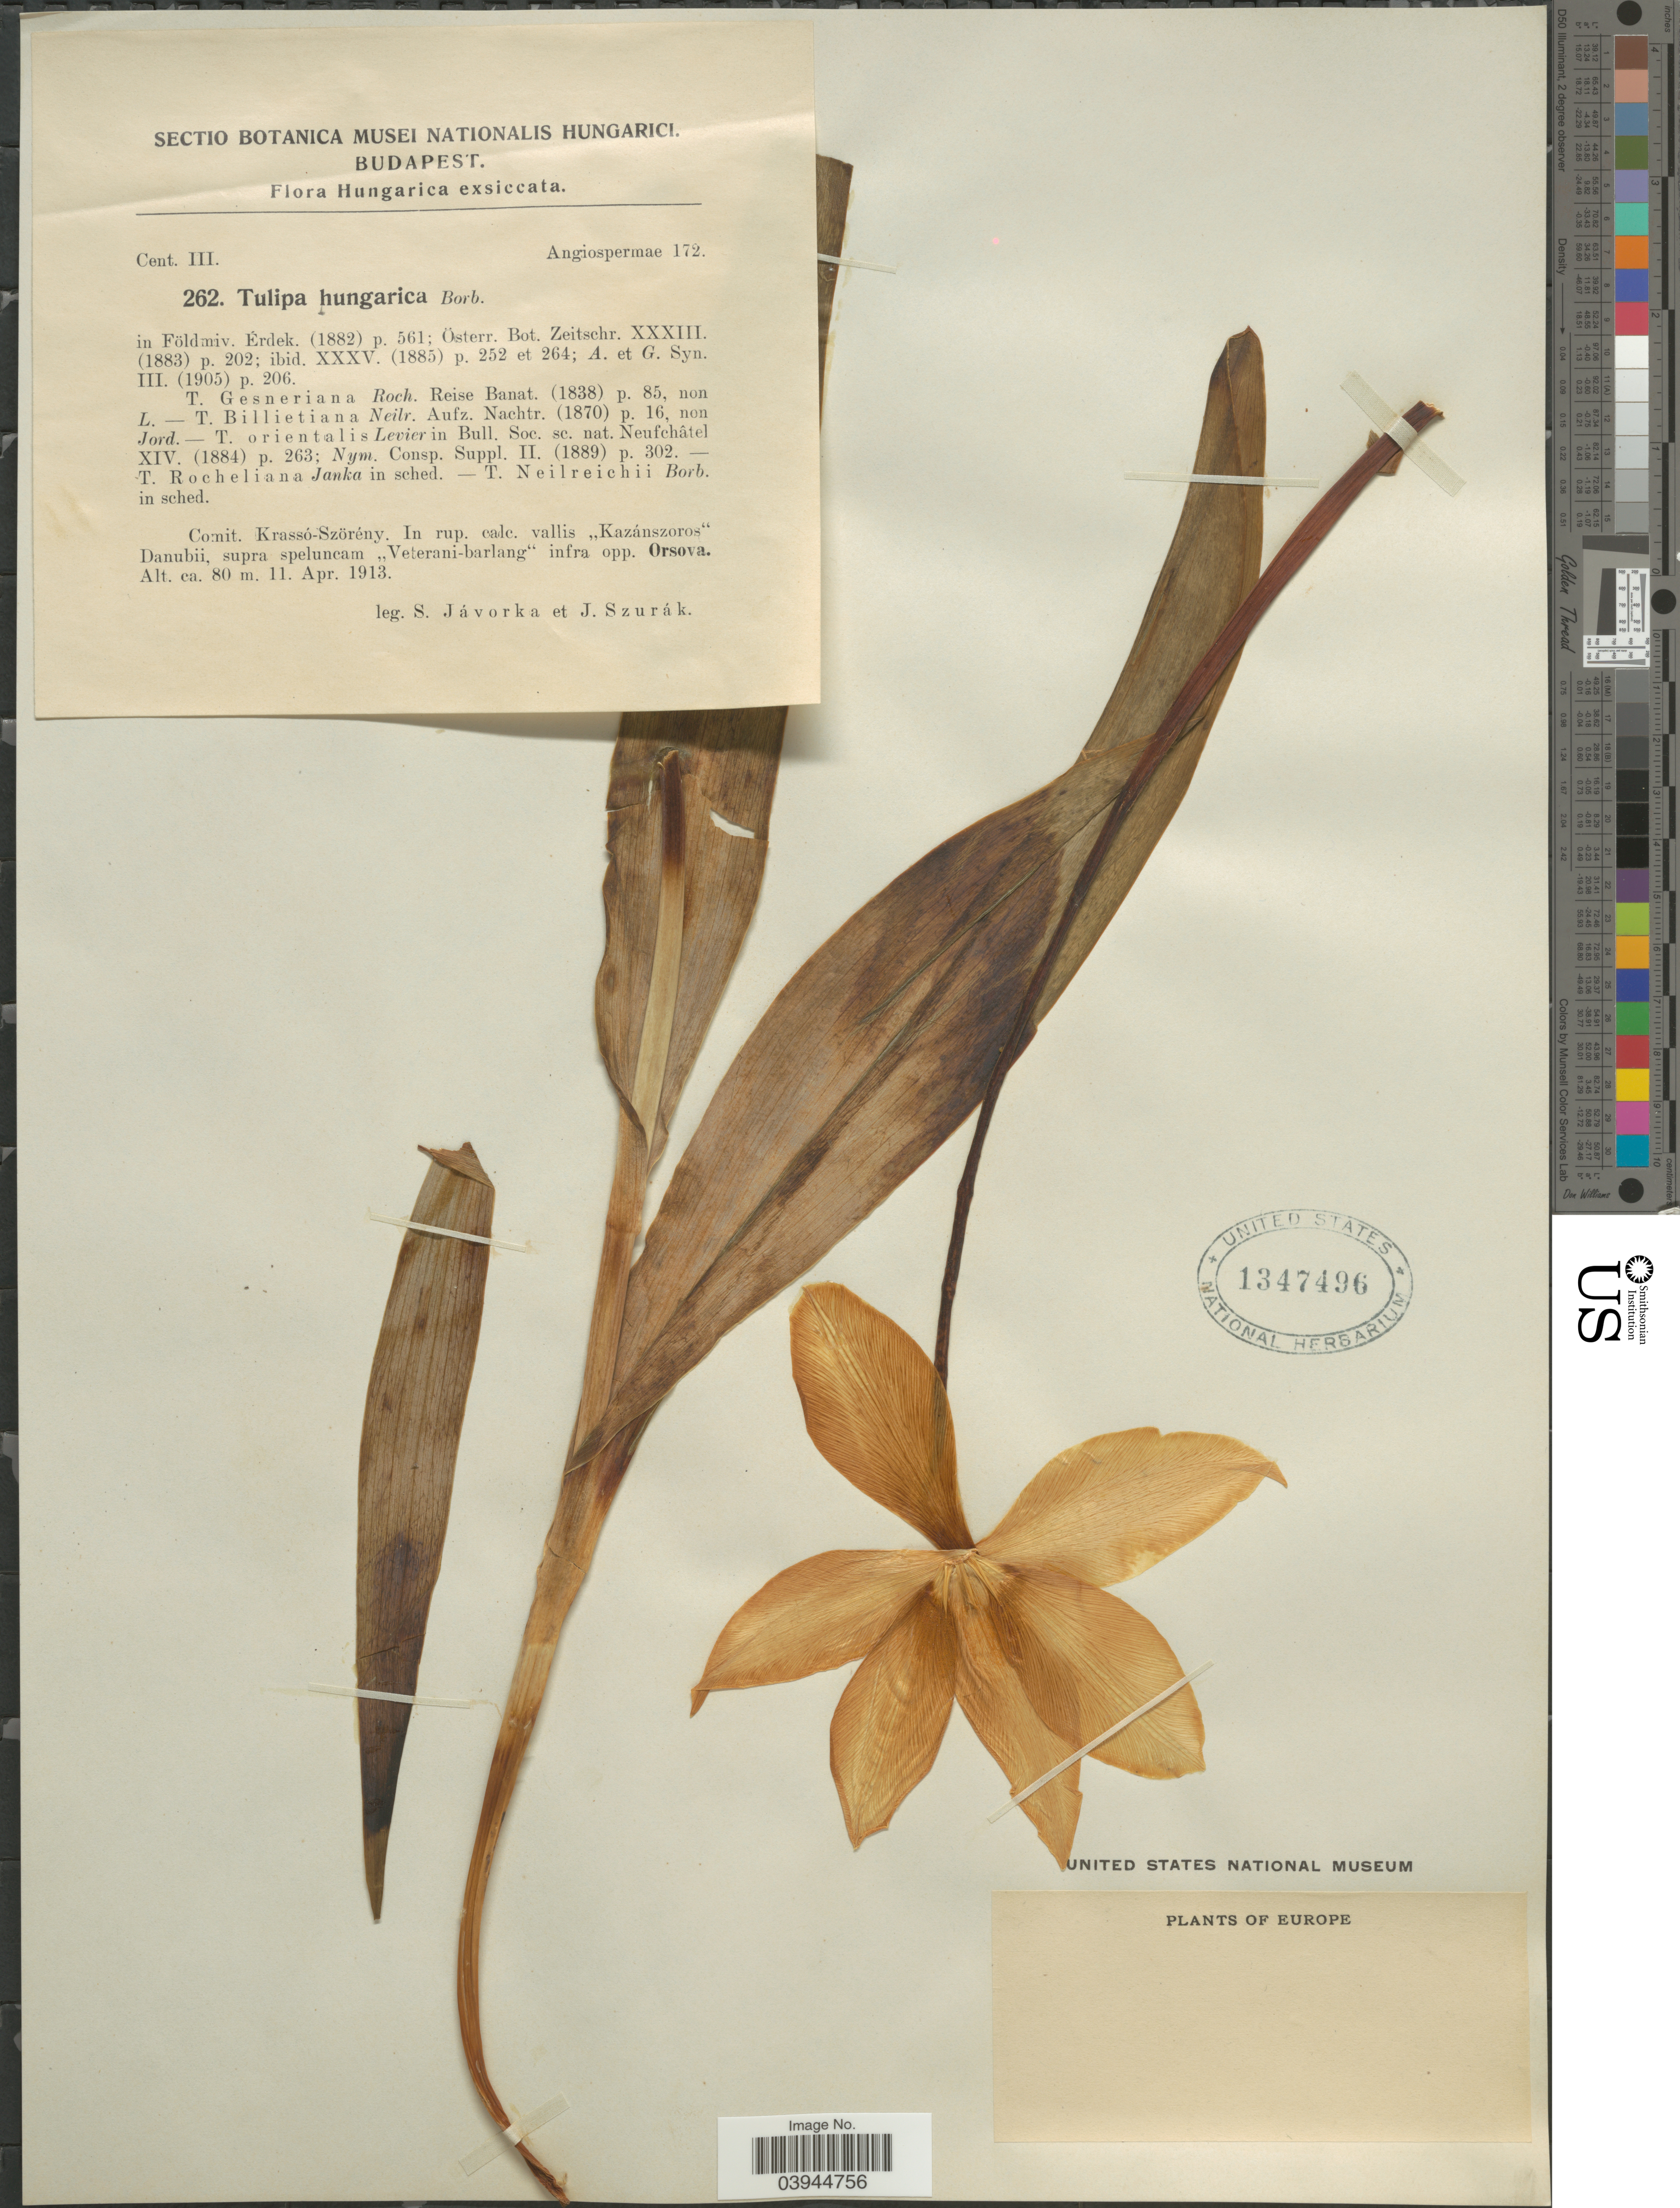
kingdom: Plantae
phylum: Tracheophyta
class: Liliopsida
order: Liliales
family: Liliaceae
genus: Tulipa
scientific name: Tulipa hungarica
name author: Borbás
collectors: S. Javorka & J. Szurak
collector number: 262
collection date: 1913-04-11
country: Hungary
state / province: Budapest, Capital District of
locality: Europe. Comit. Krassó-Szörény. In rup. calc. vallis ,,Kazánszoros" Danubii, supra speluncam ,,Veterani-barlang" infra opp. Orsova.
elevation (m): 80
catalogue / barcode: US 1347496